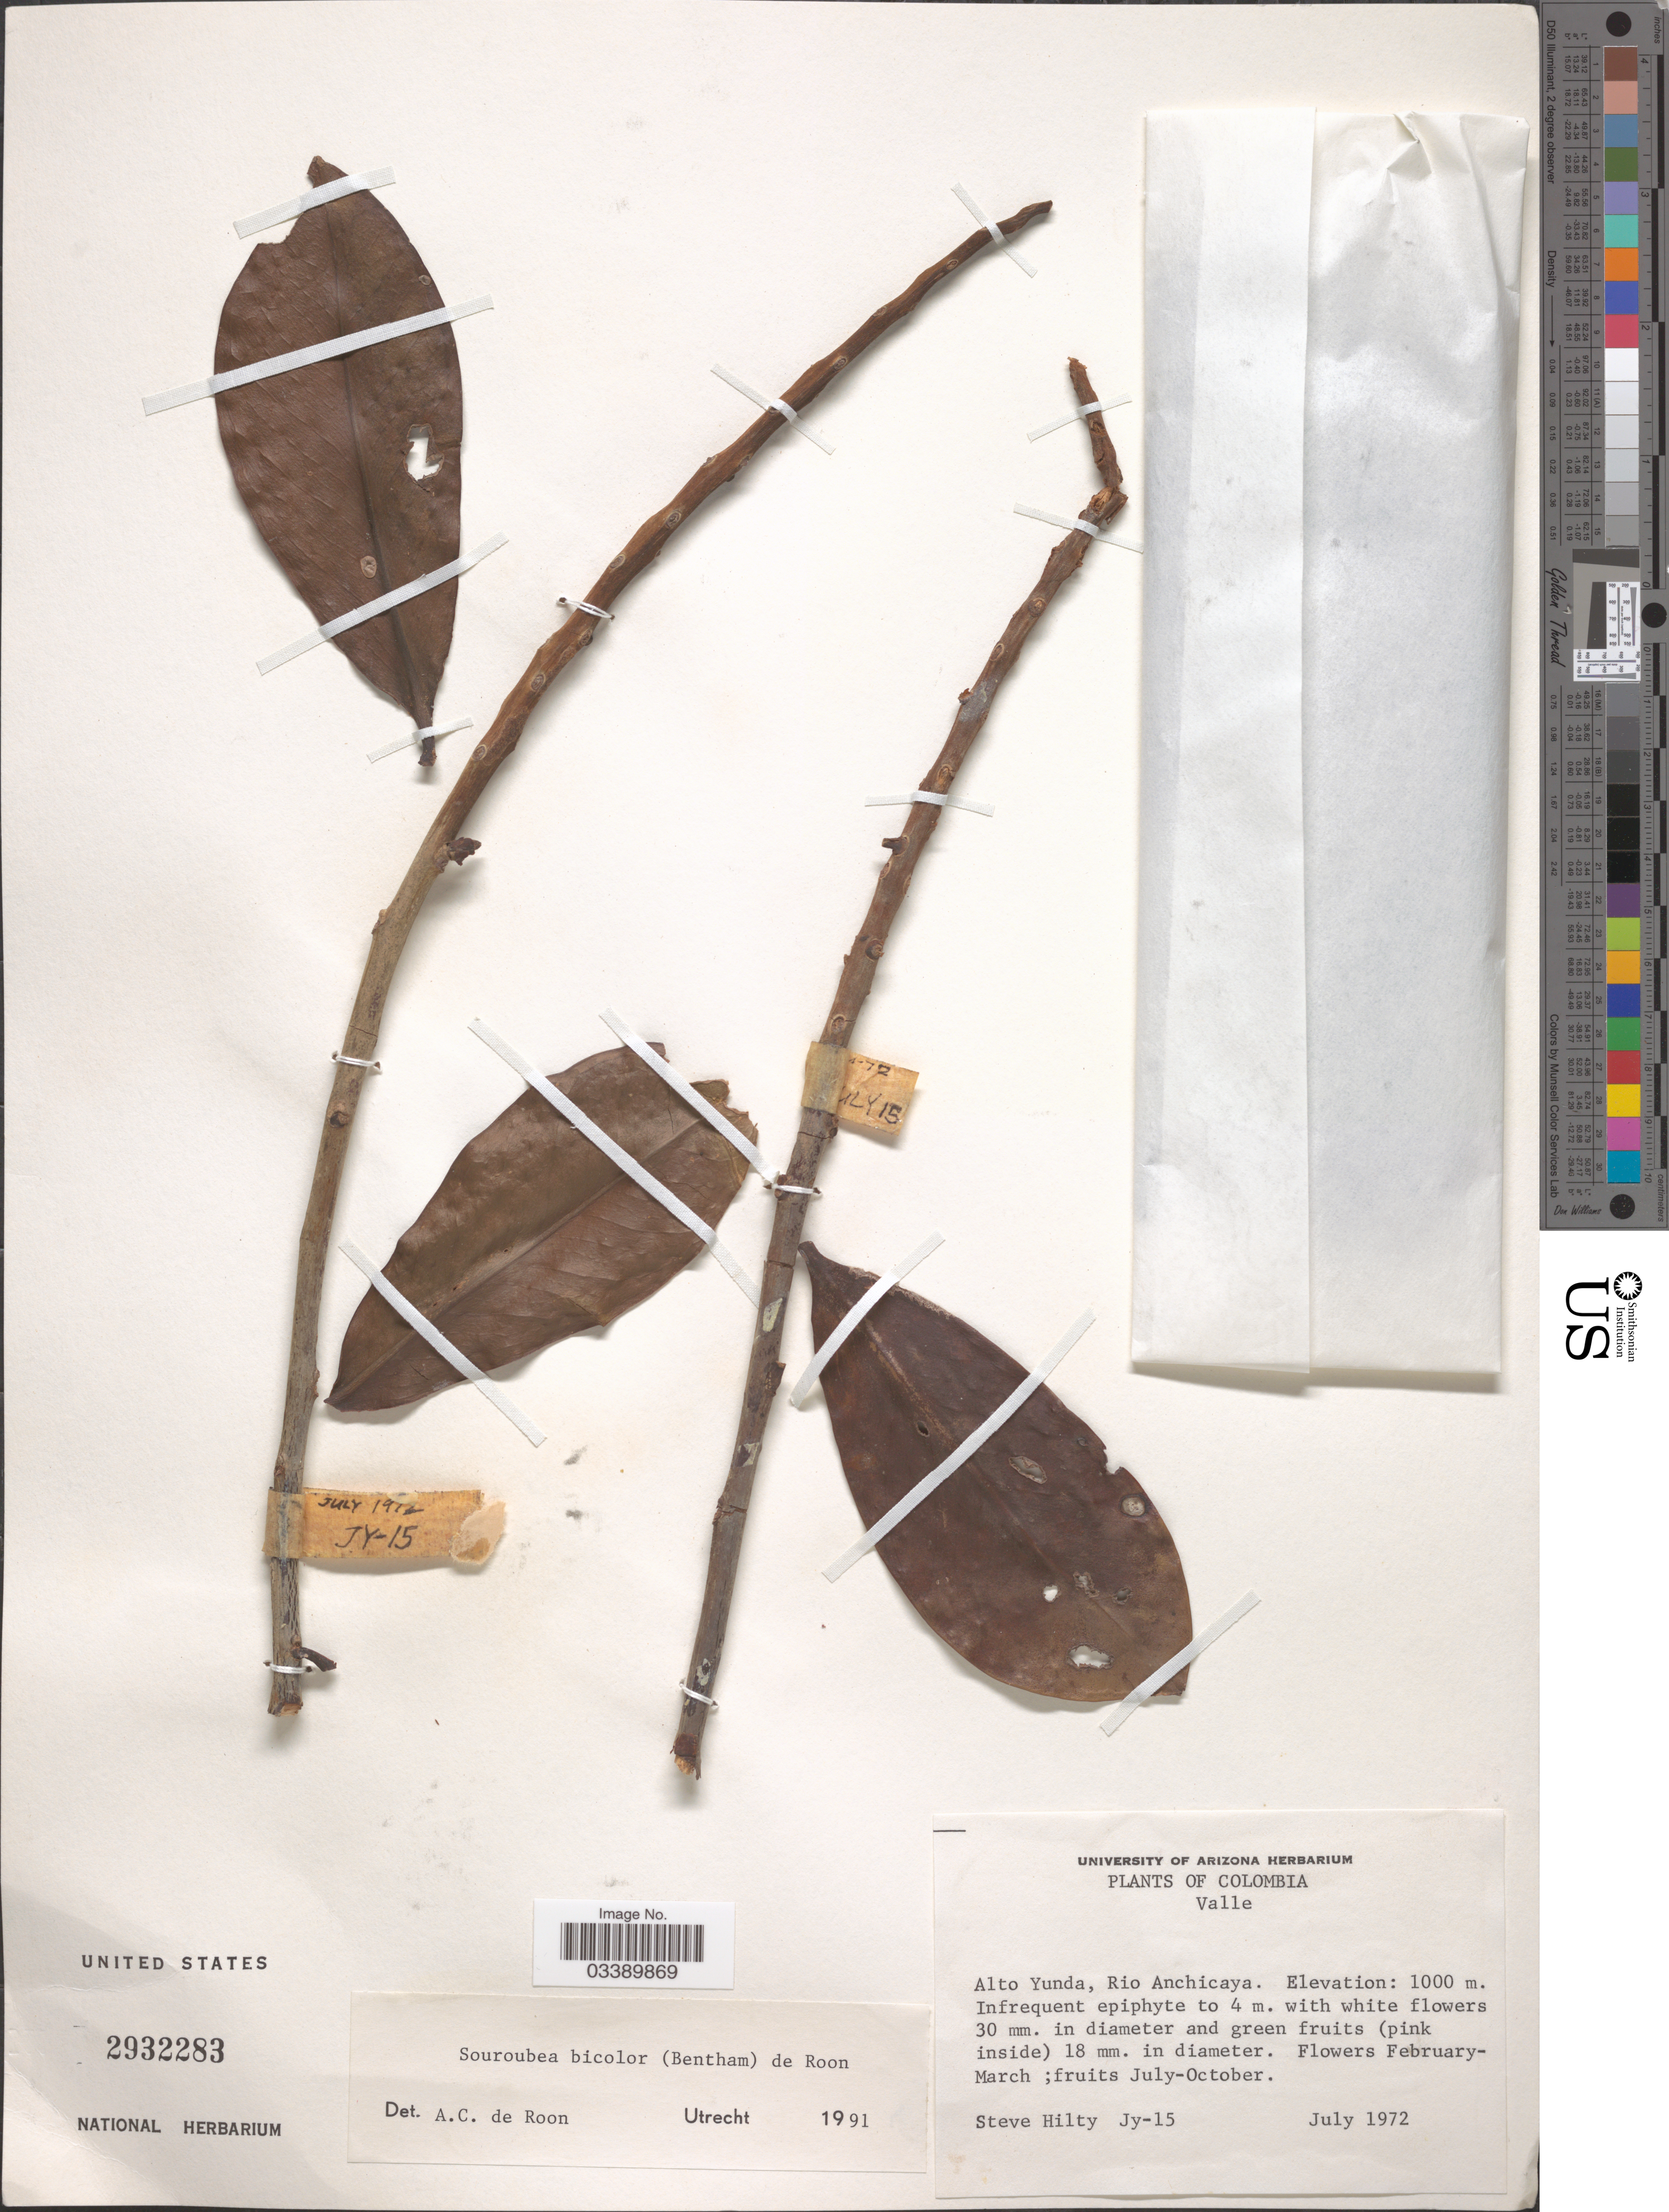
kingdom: Plantae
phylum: Tracheophyta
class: Magnoliopsida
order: Ericales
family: Marcgraviaceae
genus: Souroubea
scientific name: Souroubea bicolor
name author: (Benth.) de Roon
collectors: S. Hilty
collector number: Jy-15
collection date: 1972-07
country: Colombia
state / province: Valle del Cauca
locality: Valle. Alto Yunda, Rio Anchicaya.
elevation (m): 1000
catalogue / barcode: US 2932283